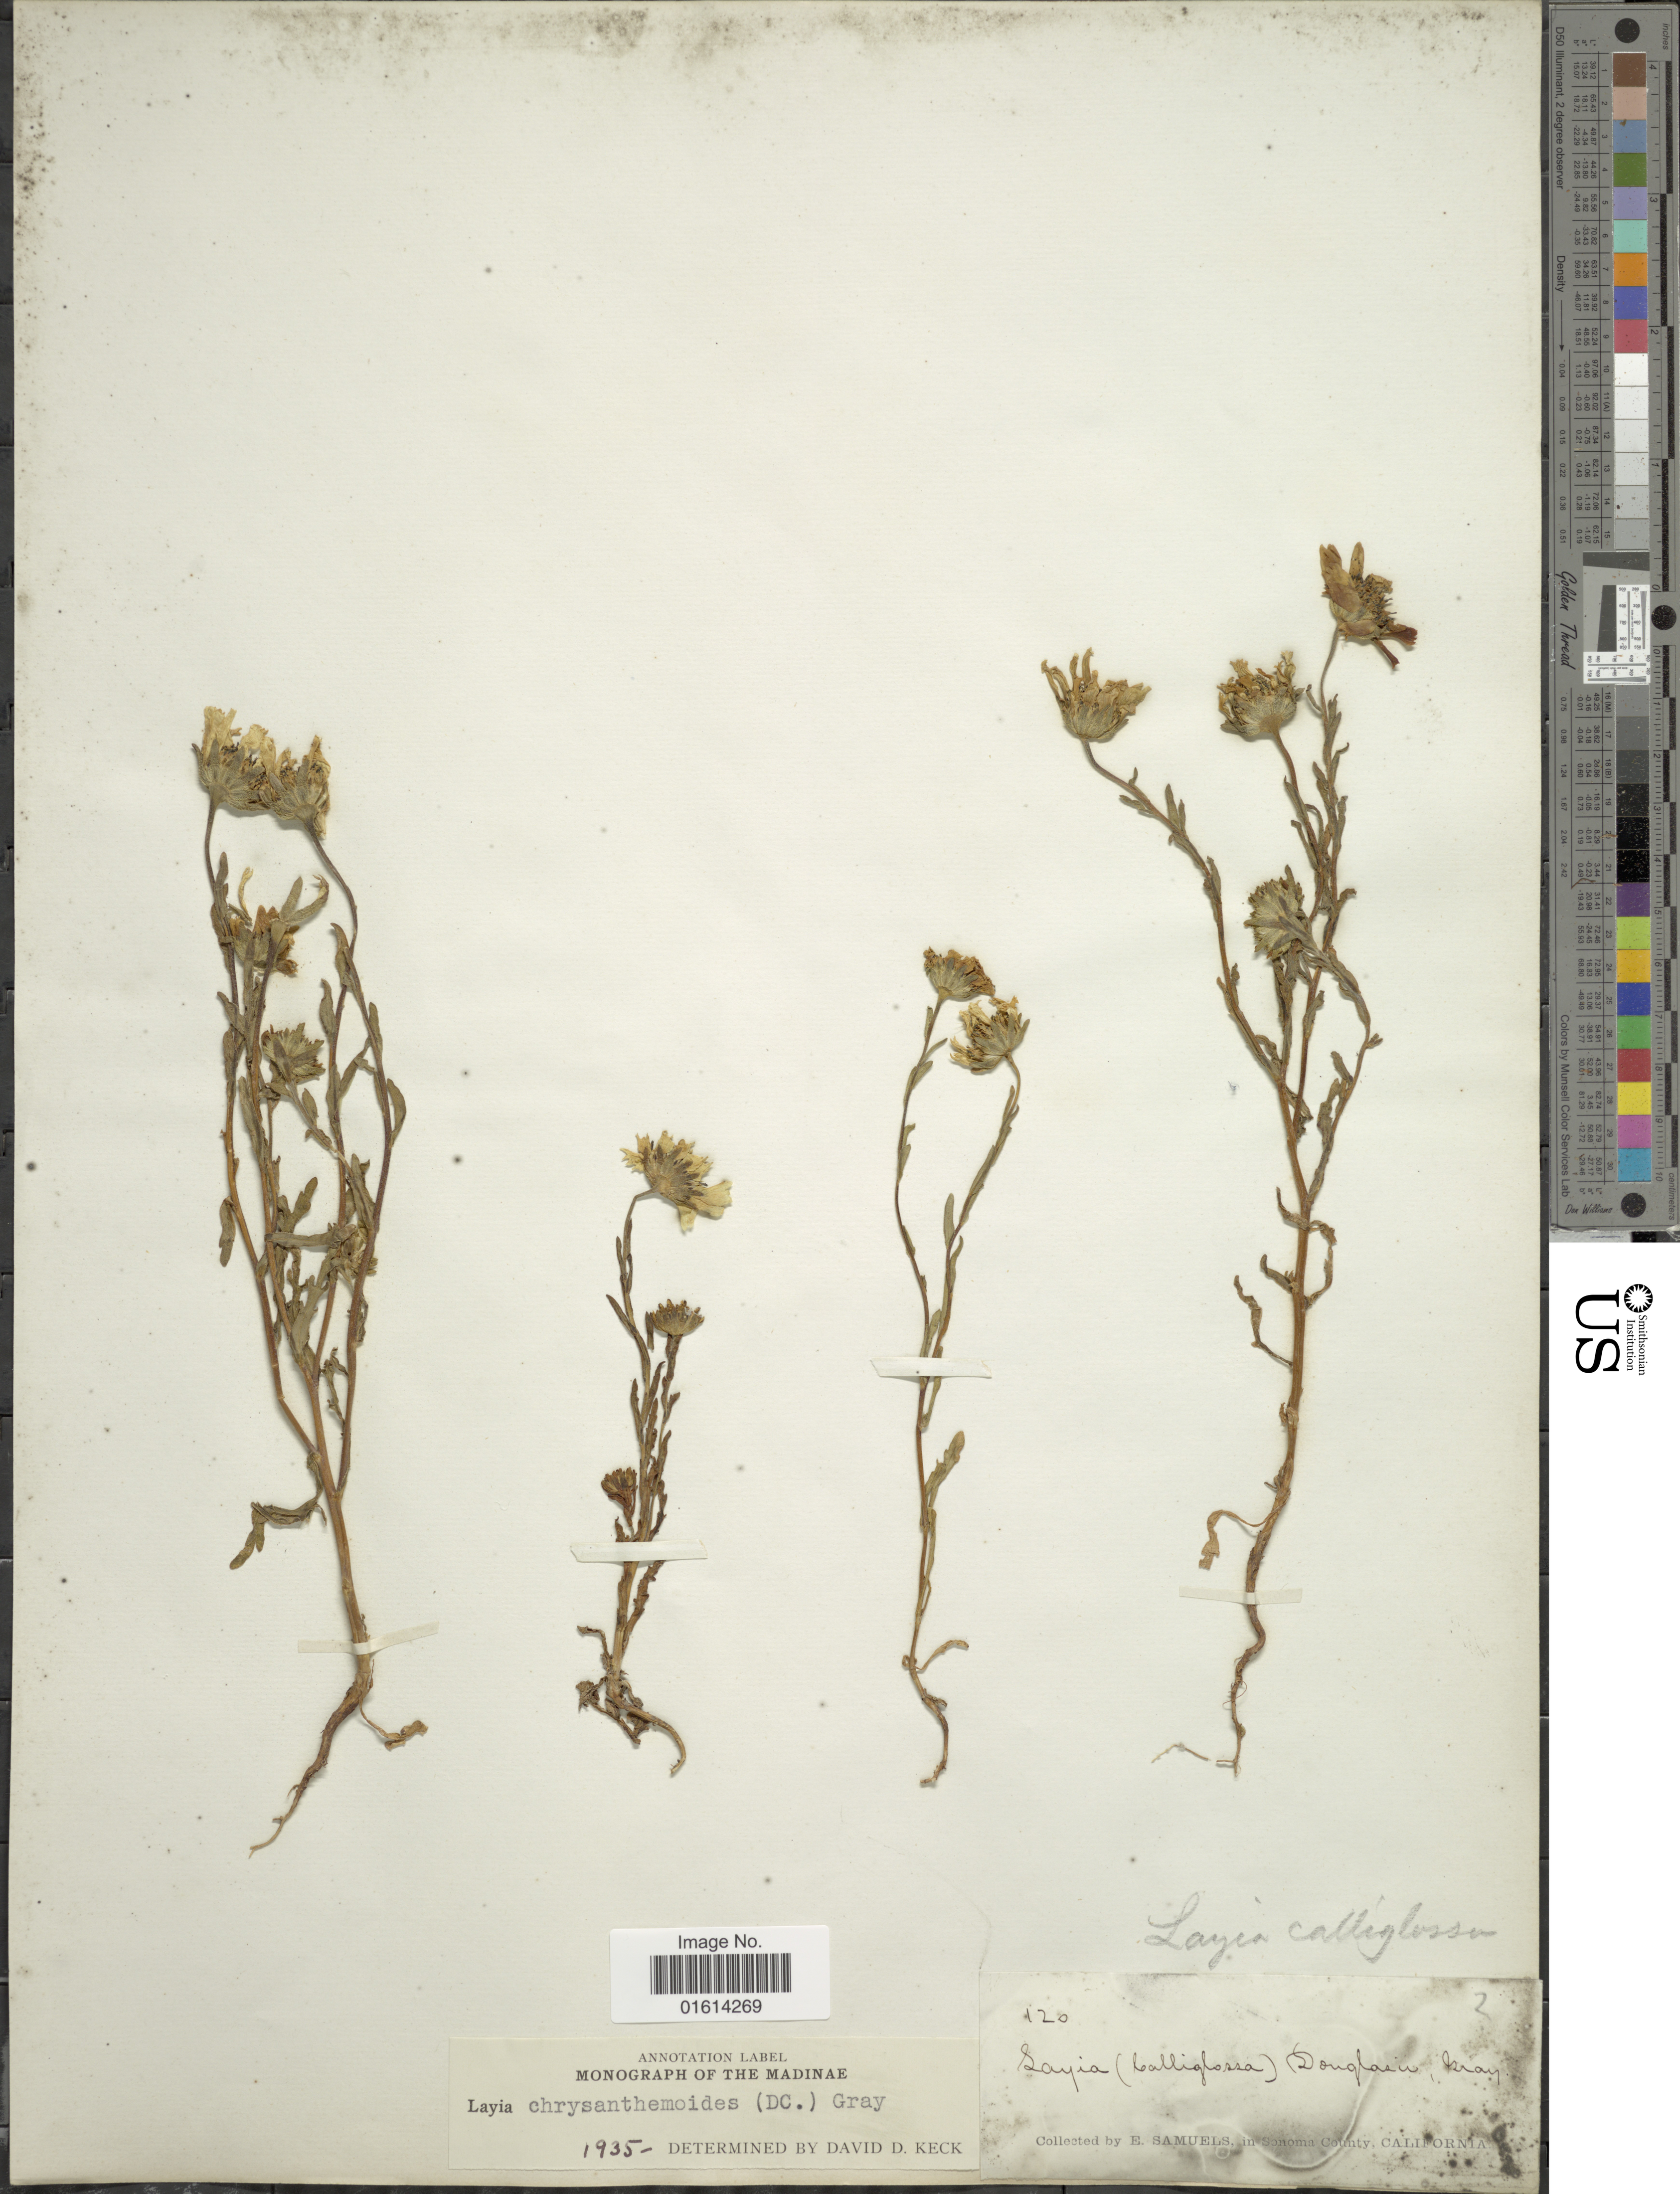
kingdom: Plantae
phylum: Tracheophyta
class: Magnoliopsida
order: Asterales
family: Asteraceae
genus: Layia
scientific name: Layia chrysanthemoides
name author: (DC.) A. Gray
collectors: E. Samuels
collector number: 120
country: United States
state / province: California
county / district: Sonoma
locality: Sonoma County